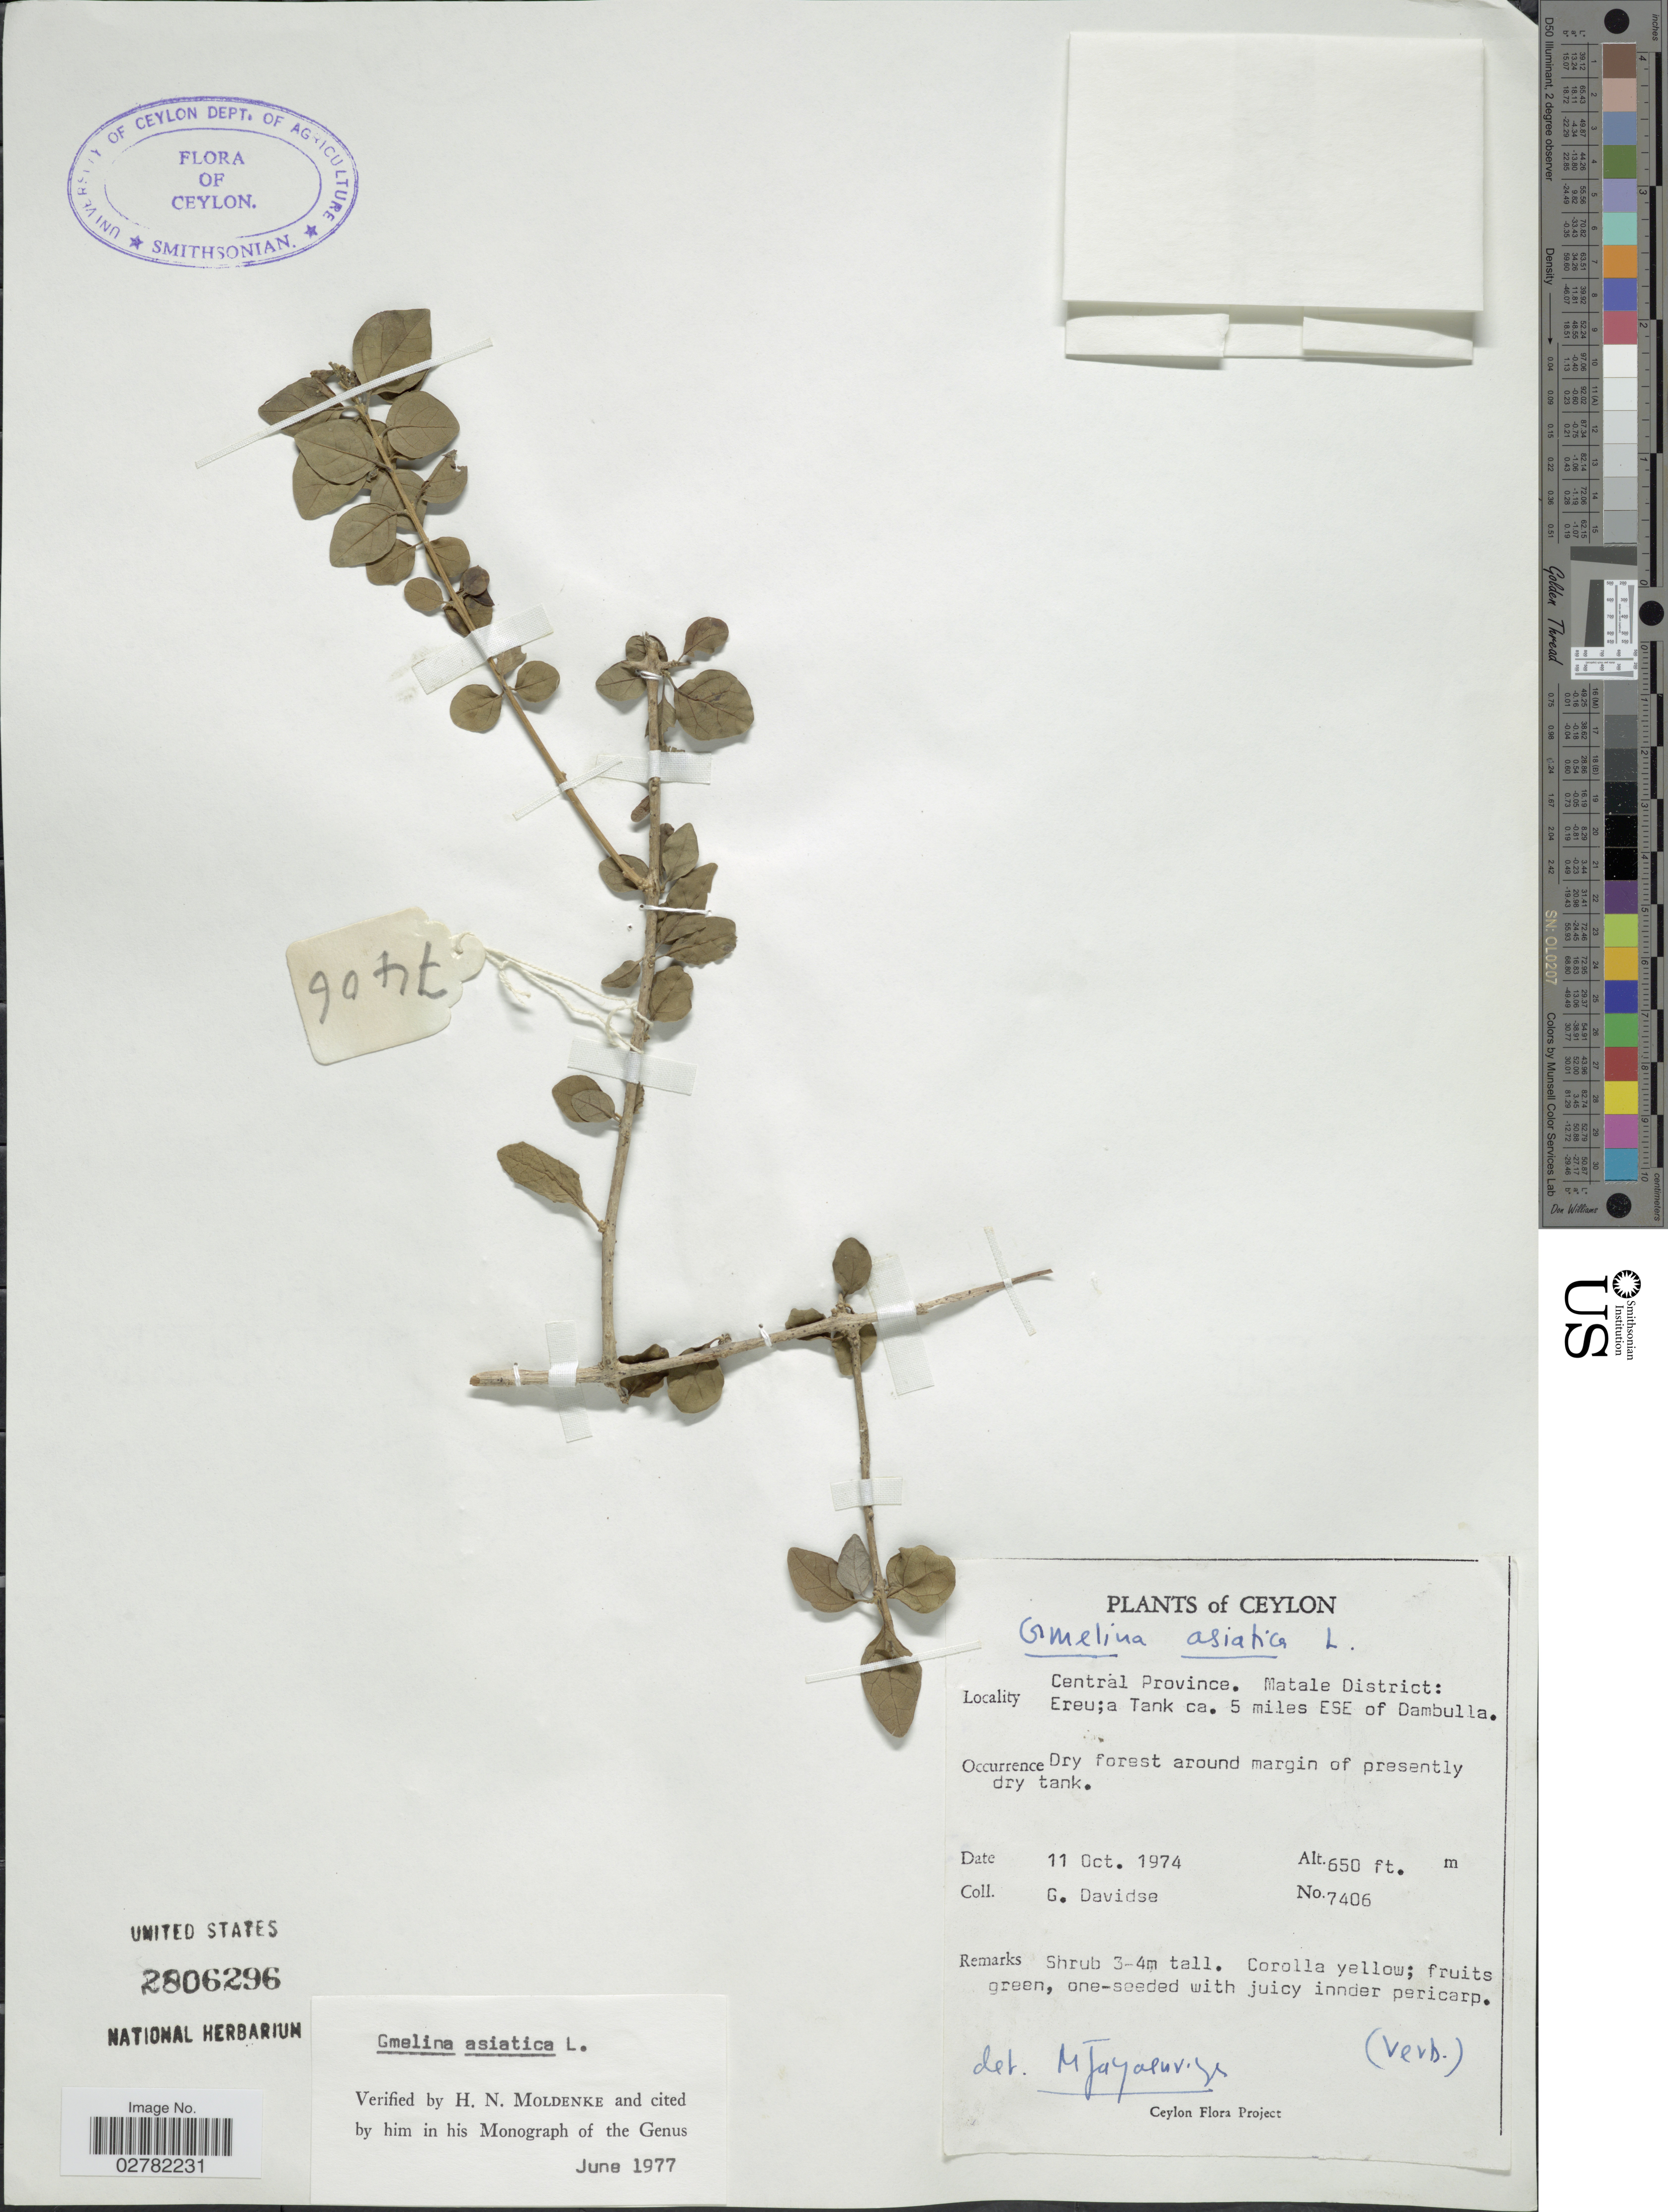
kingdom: Plantae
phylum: Tracheophyta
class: Magnoliopsida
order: Lamiales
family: Lamiaceae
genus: Gmelina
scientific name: Gmelina asiatica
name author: L.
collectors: G. Davidse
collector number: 7406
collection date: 1974-10-11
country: Sri Lanka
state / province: Central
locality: Ceylon. Central Province. Matale District: Ereu; a Tank ca. 5 miles ESE of Dambulla.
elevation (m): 198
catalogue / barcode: US 2806296